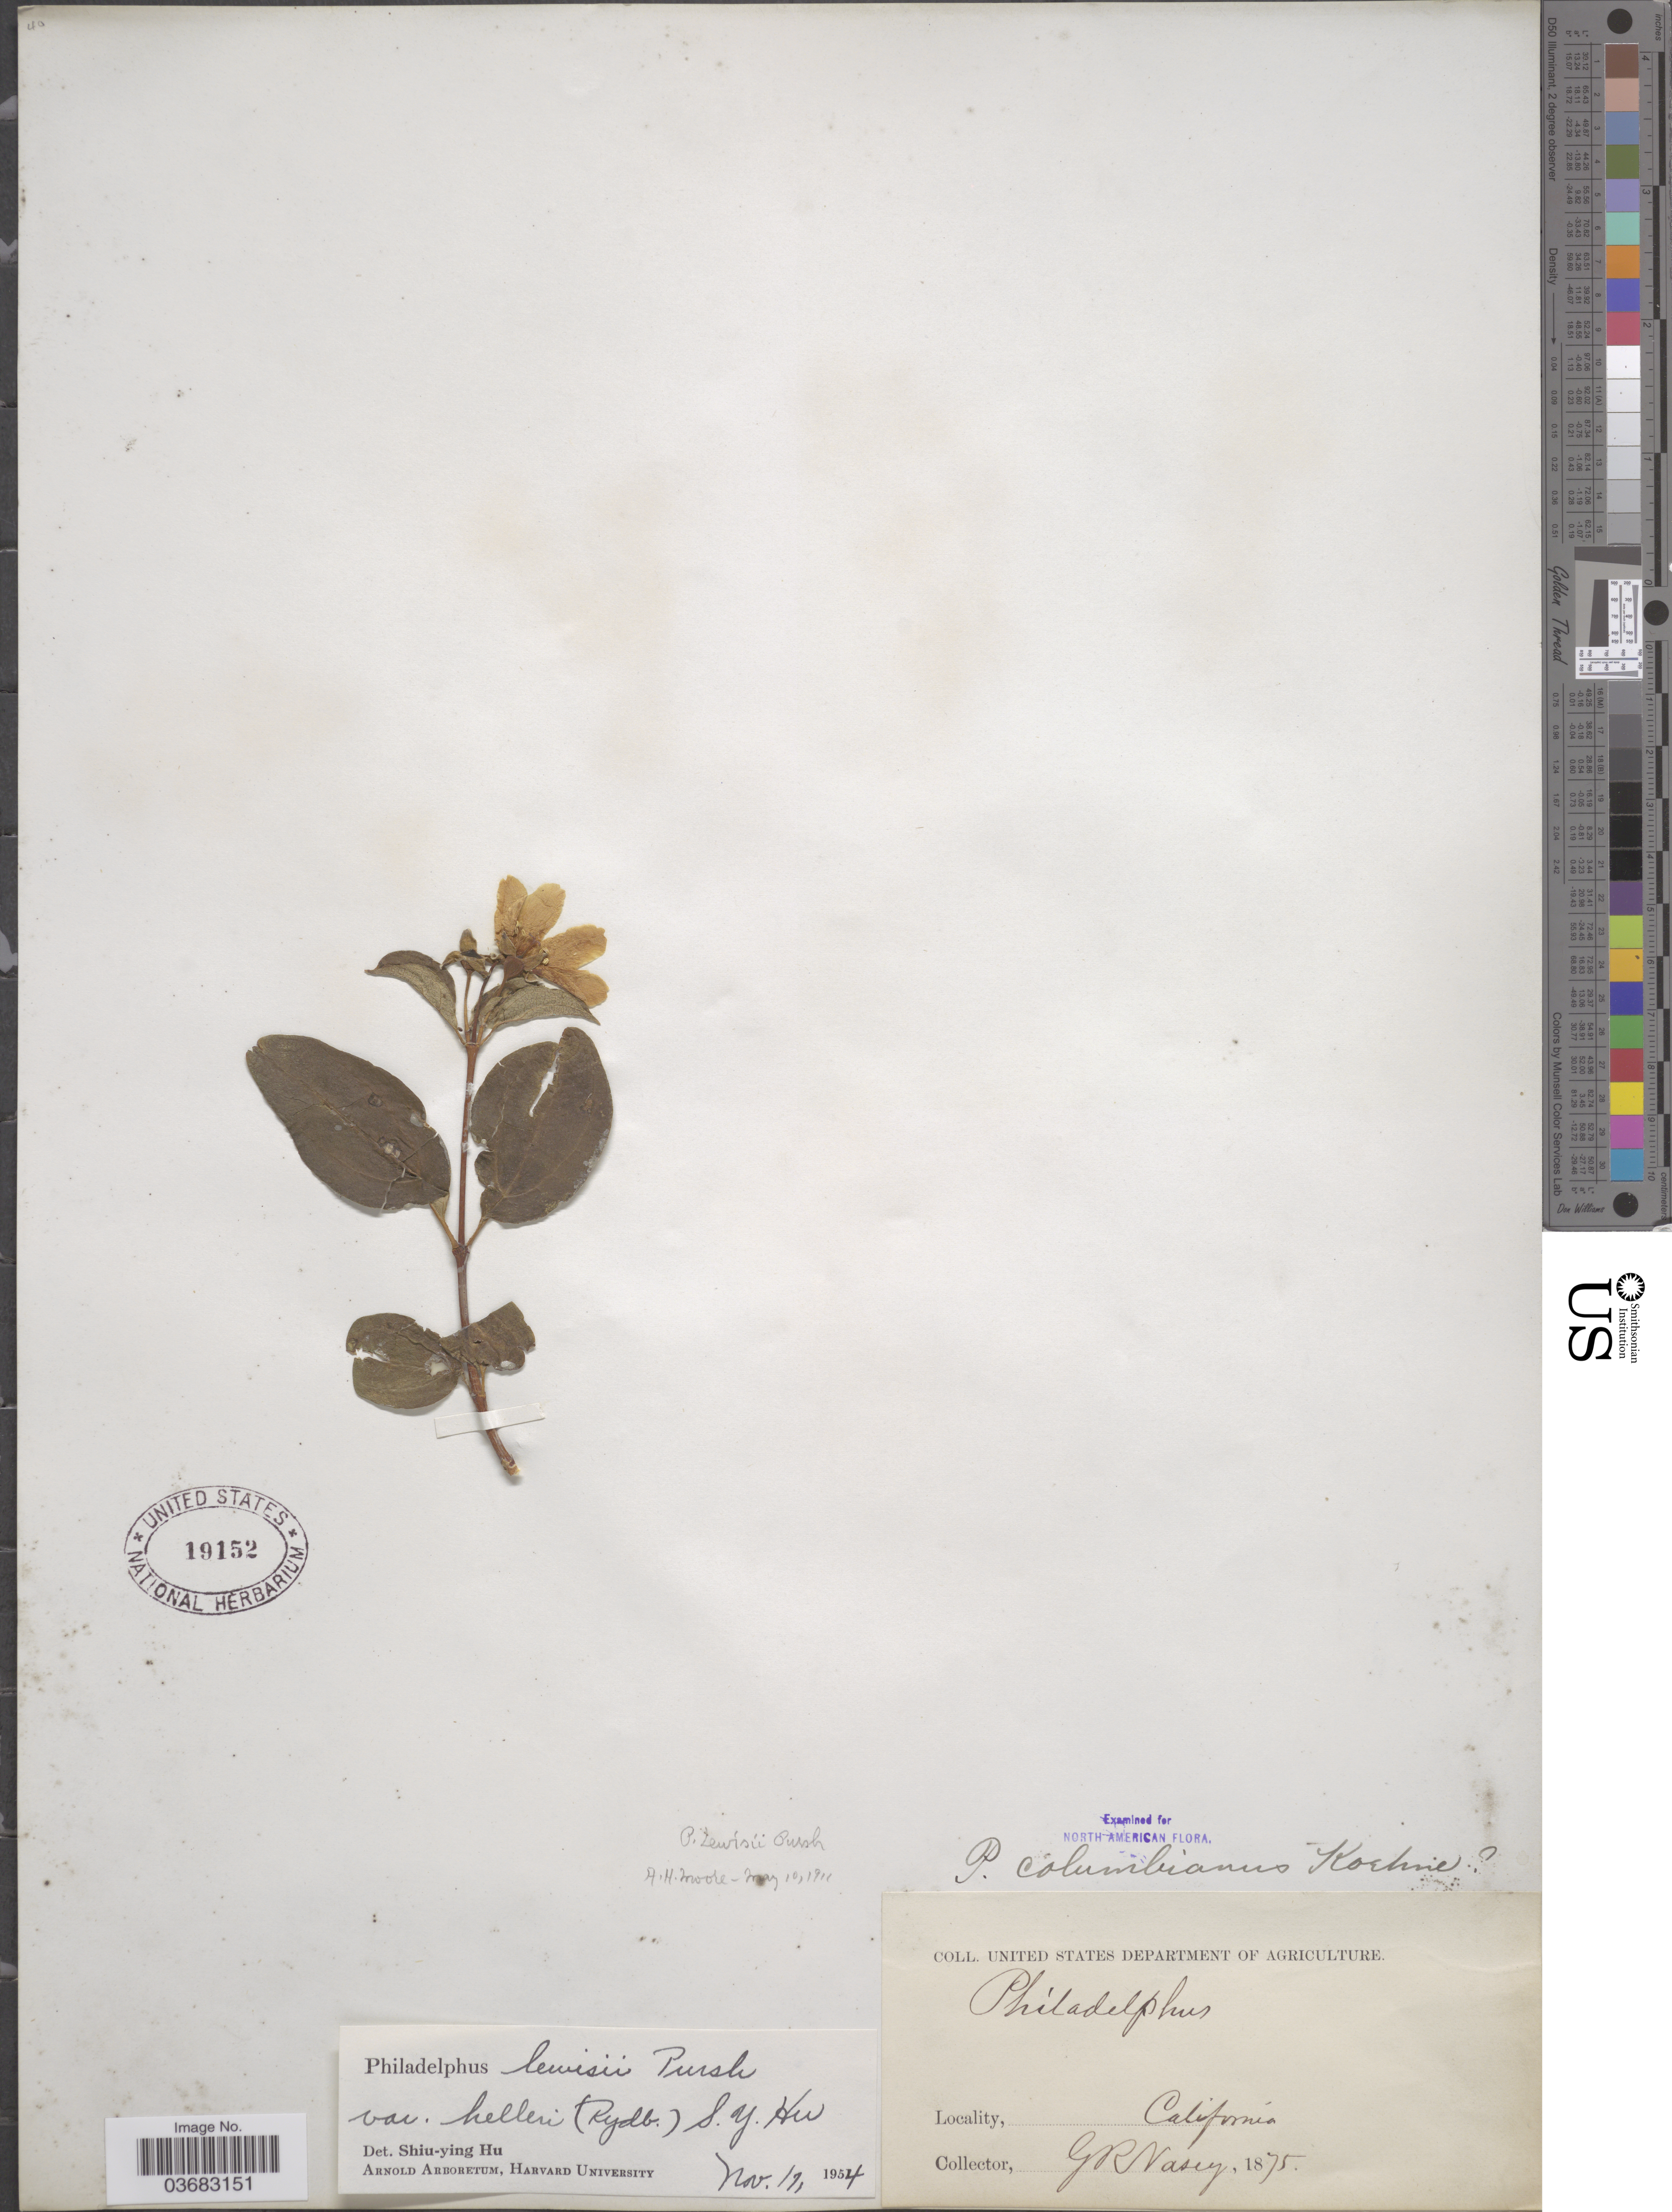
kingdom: Plantae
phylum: Tracheophyta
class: Magnoliopsida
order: Cornales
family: Hydrangeaceae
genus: Philadelphus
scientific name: Philadelphus lewisii var. helleri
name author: (Rydb.) S.Y. Hu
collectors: G. R. Vasey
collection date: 1875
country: United States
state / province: California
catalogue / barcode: US 19152